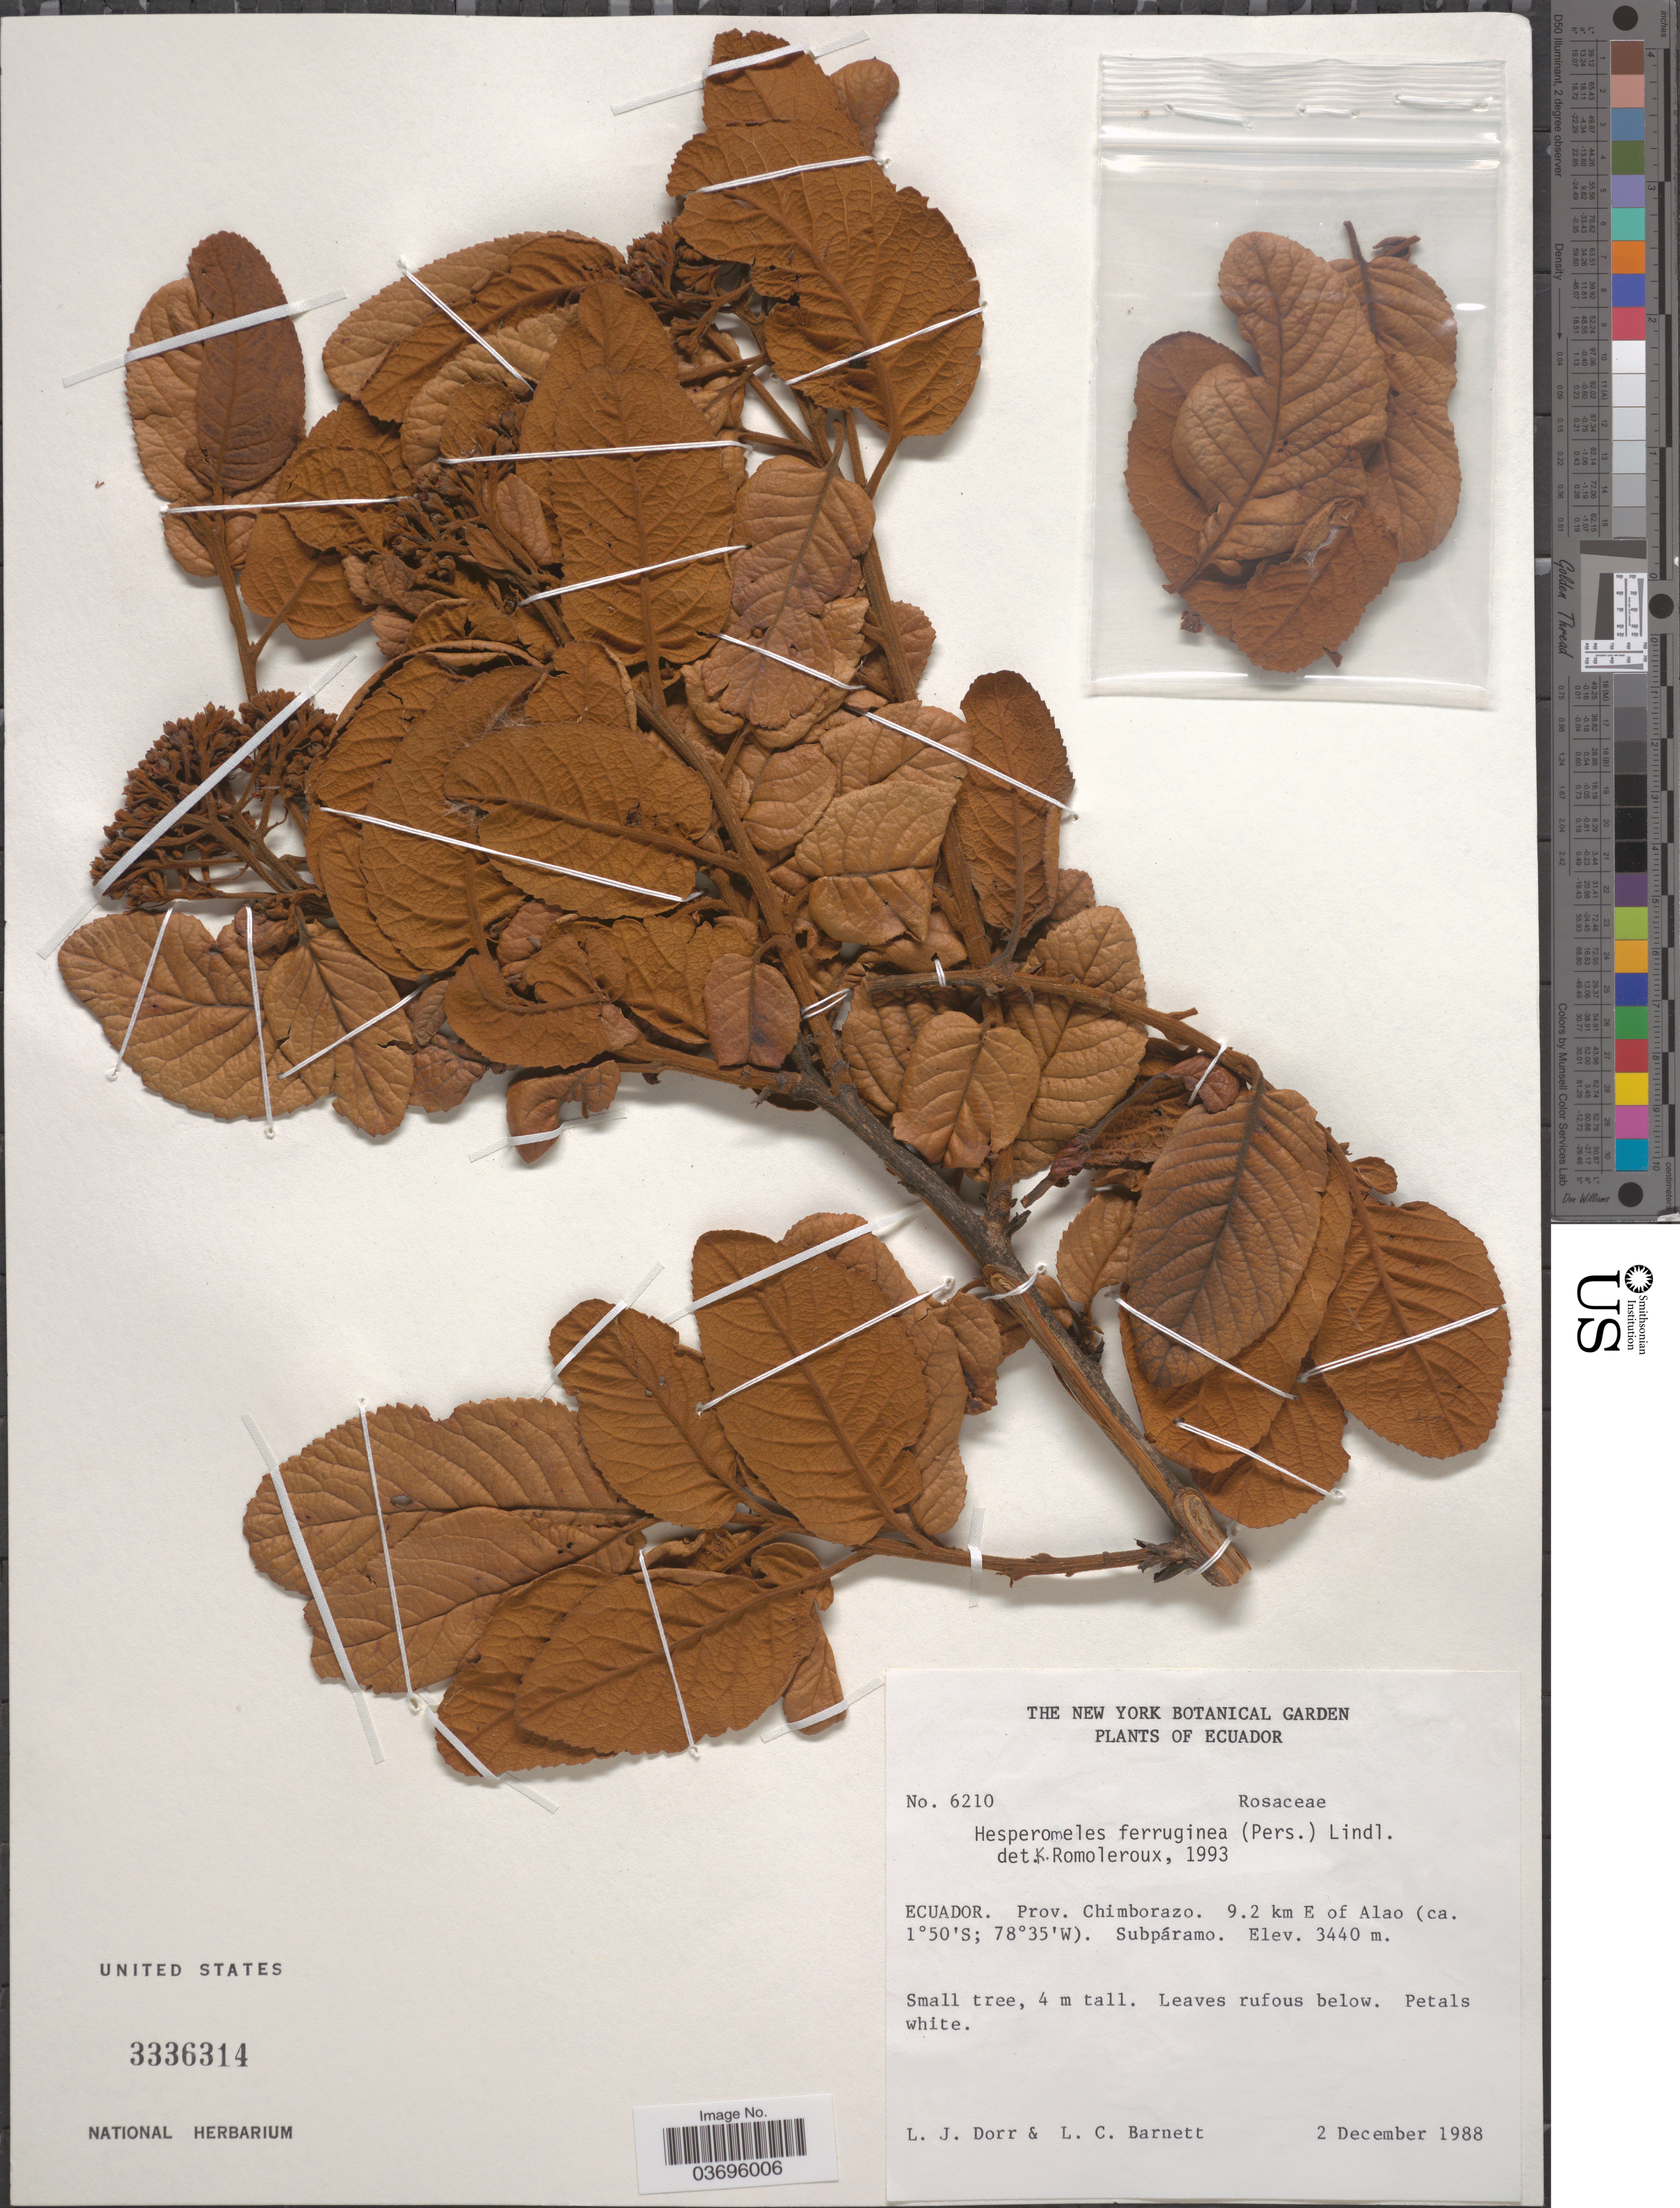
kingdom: Plantae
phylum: Tracheophyta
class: Magnoliopsida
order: Rosales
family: Rosaceae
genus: Hesperomeles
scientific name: Hesperomeles ferruginea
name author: (Juss. ex Pers.) Benth.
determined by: Romoleroux, K.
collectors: L. J. Dorr & L. C. Barnett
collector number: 6210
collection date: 1988-12-02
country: Ecuador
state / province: Chimborazo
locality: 9.2 km E of Alao.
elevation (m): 3440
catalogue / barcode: US 3336314